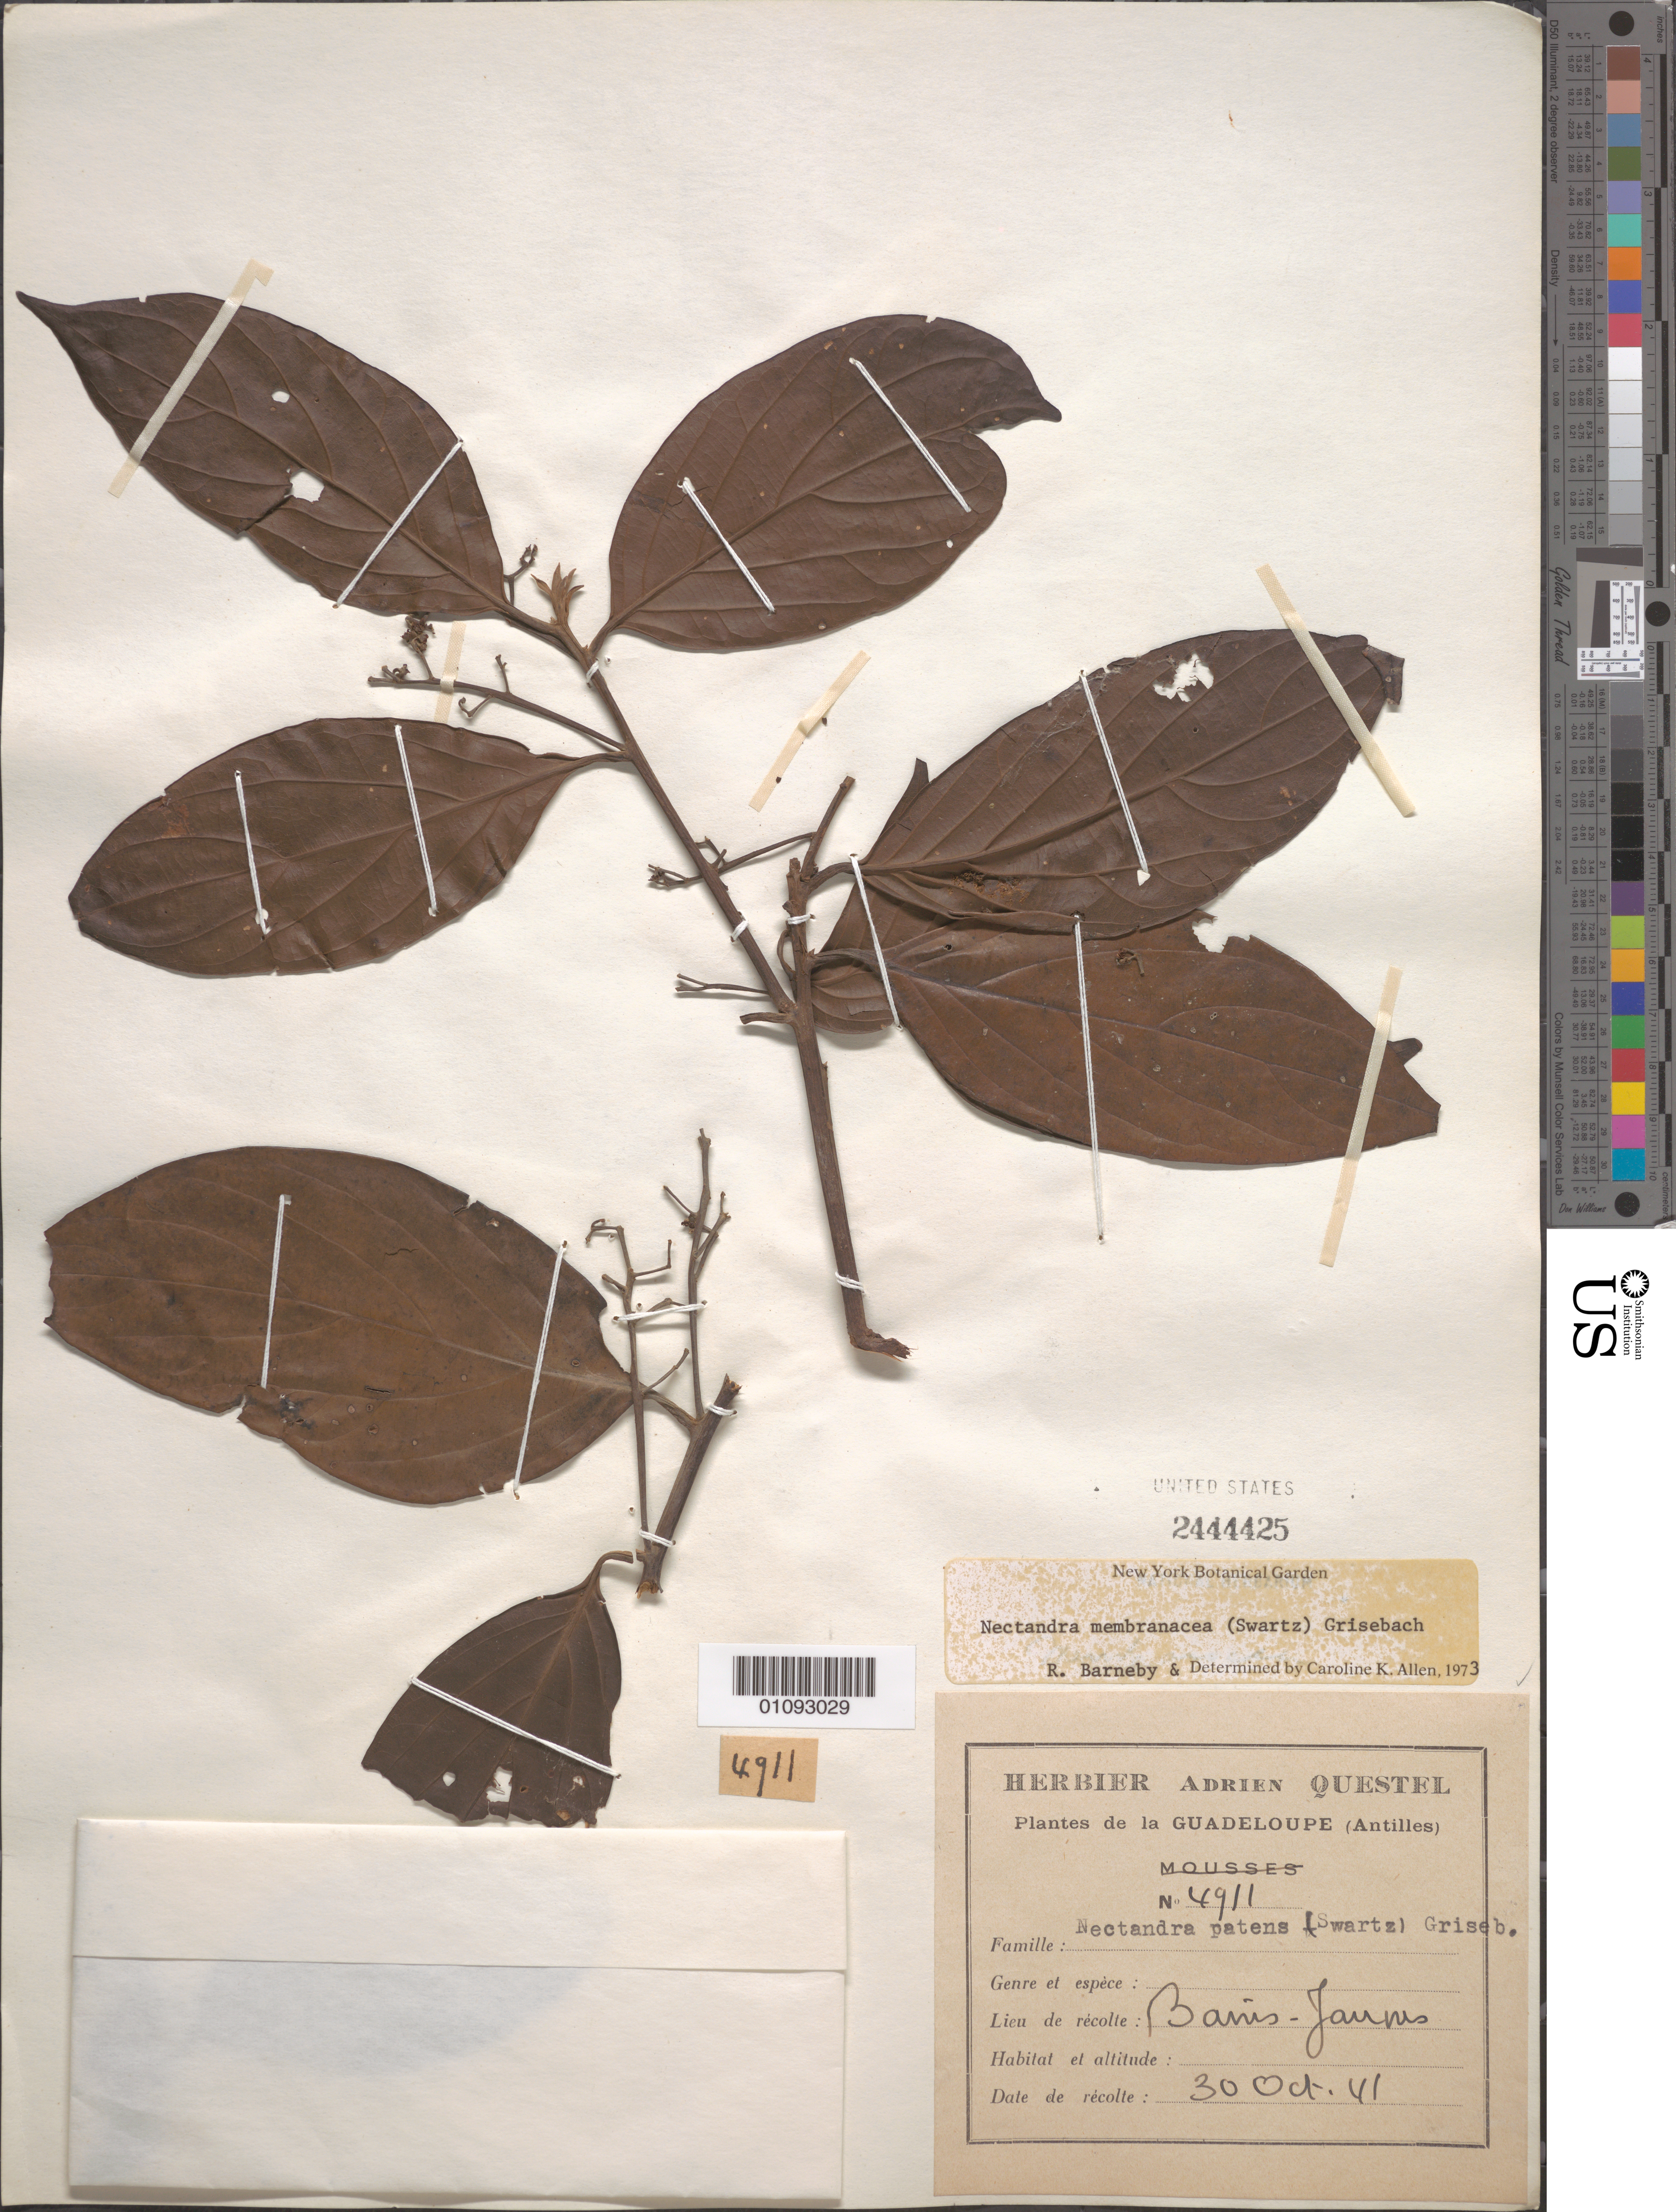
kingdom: Plantae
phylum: Tracheophyta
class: Magnoliopsida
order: Laurales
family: Lauraceae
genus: Nectandra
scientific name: Nectandra membranacea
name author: (Sw.) Griseb.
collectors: A. Questel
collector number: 4911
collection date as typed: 30 Oct 1941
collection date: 1941-10-30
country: Guadeloupe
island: Basse Terre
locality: Bains Jaunes.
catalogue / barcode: US 2444425